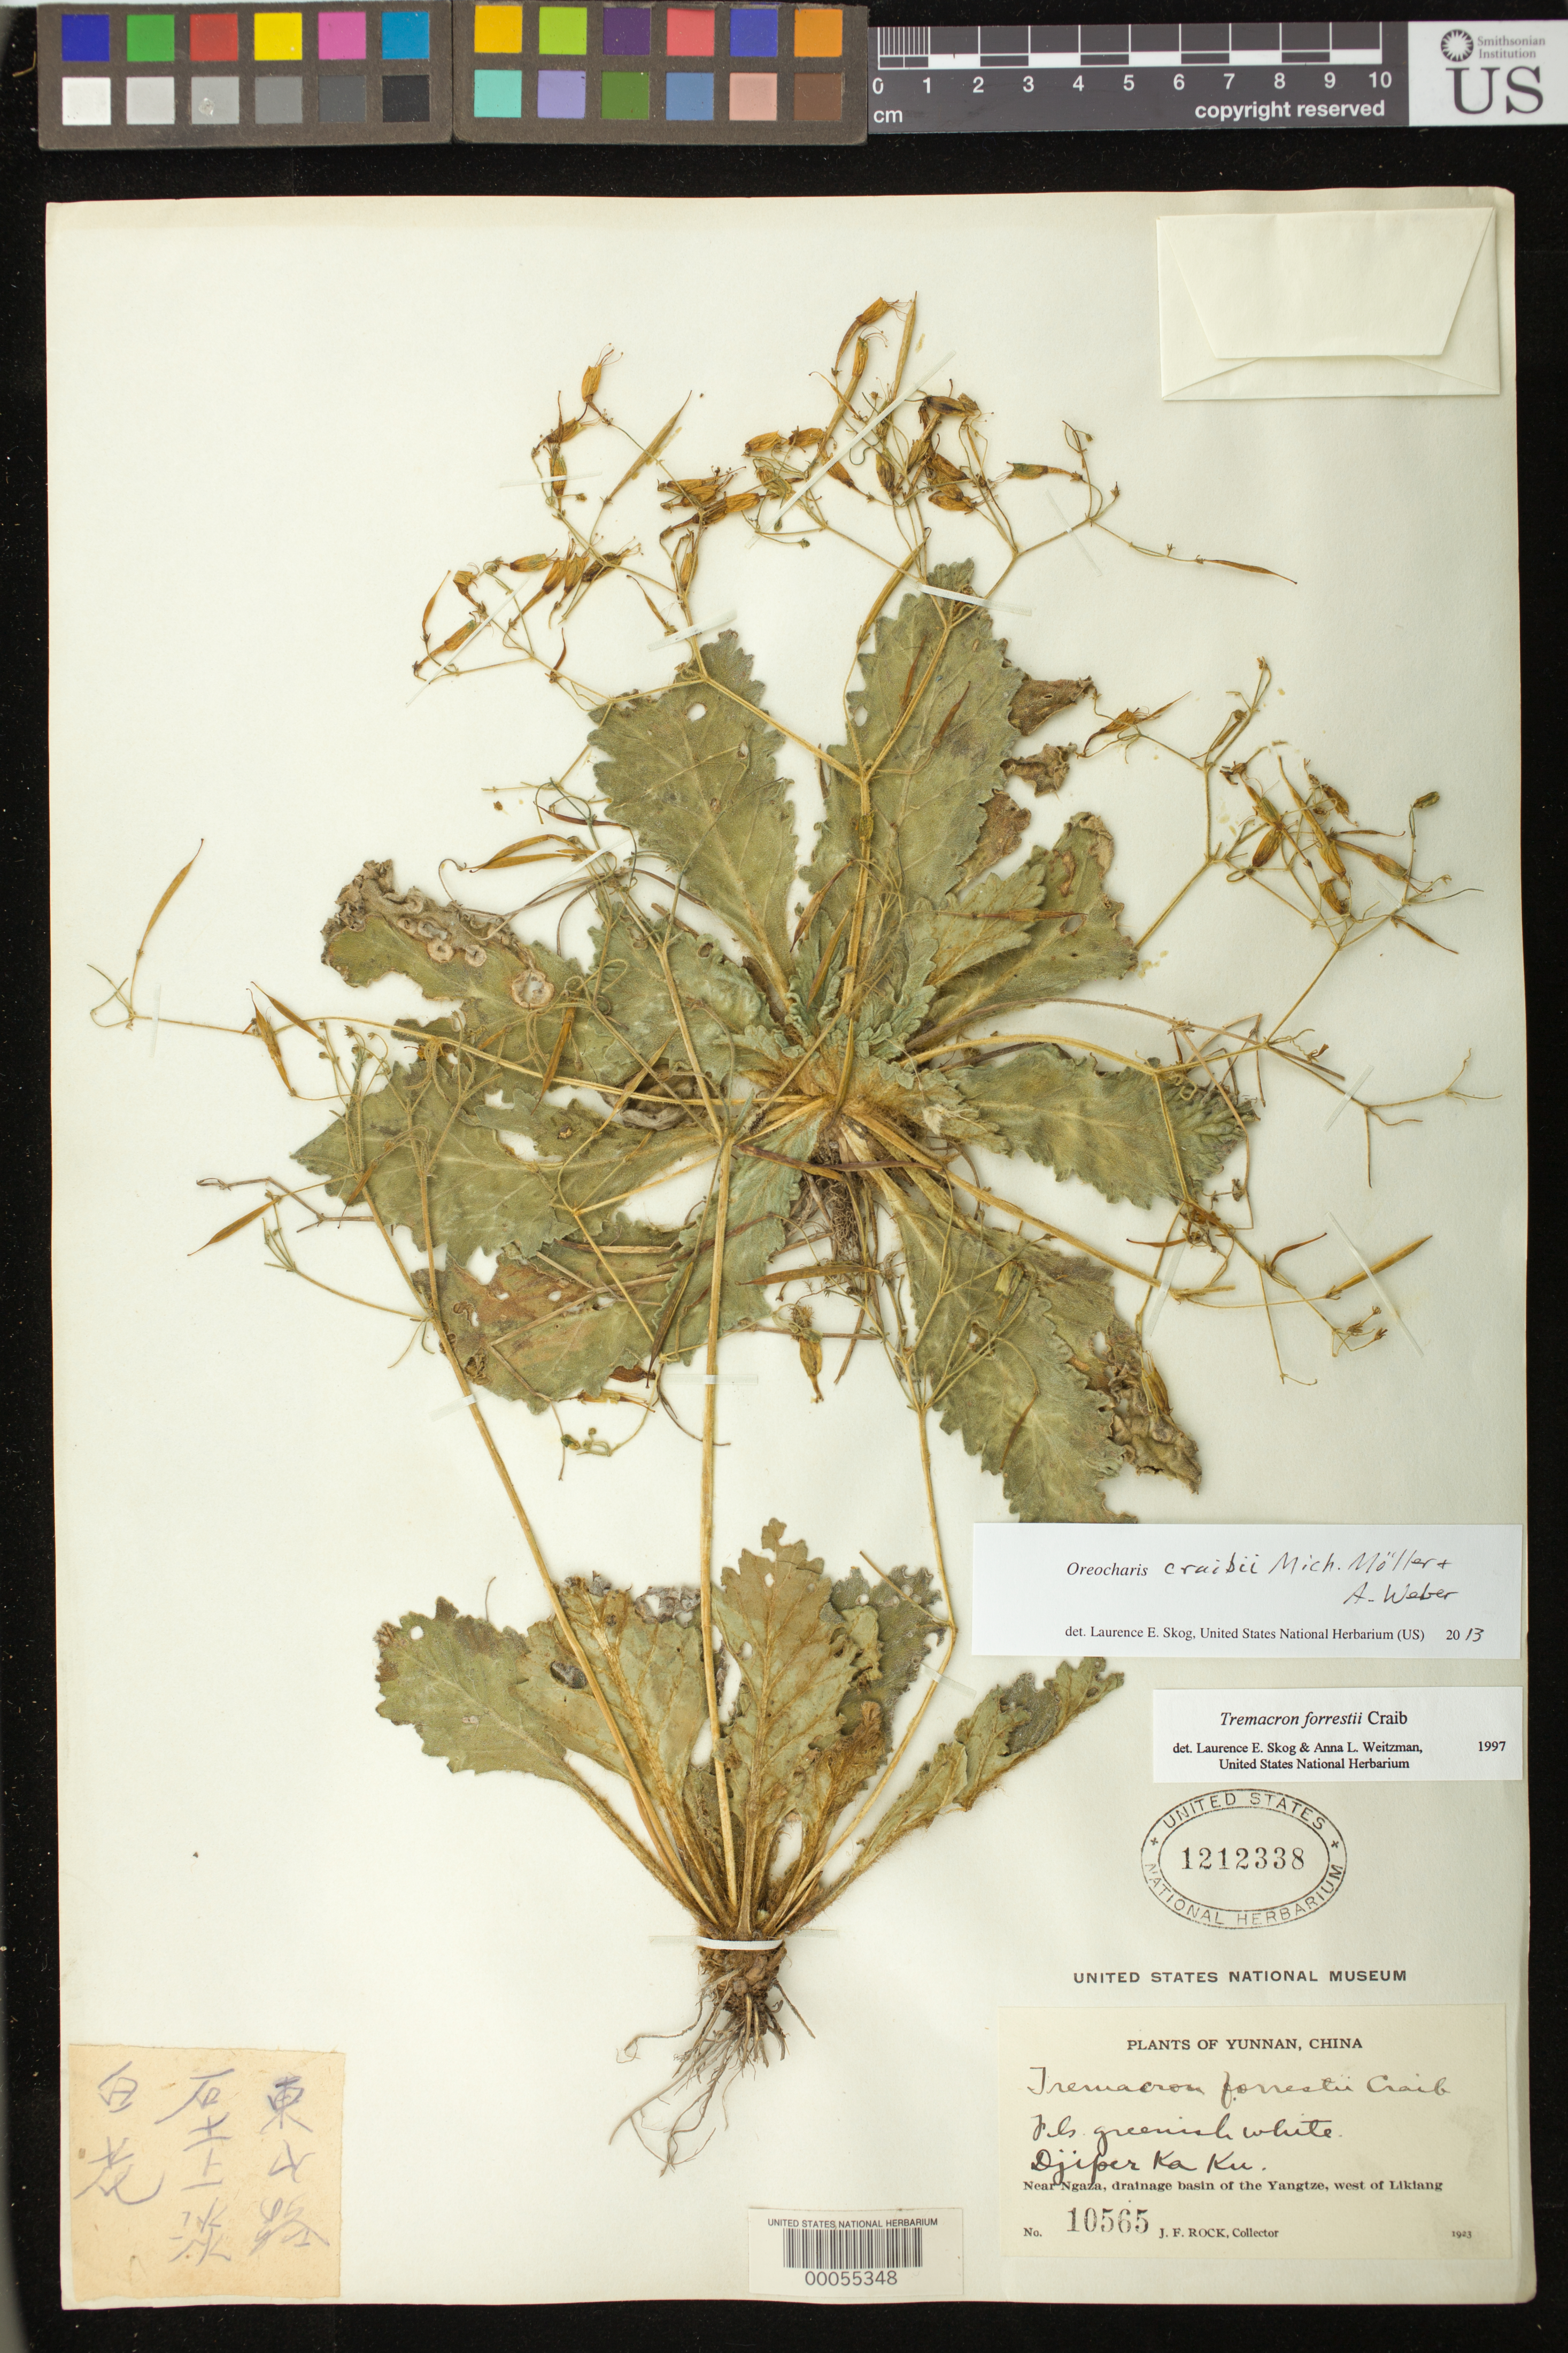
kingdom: Plantae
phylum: Tracheophyta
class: Magnoliopsida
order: Lamiales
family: Gesneriaceae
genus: Oreocharis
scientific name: Oreocharis craibii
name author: Mich. Möller & A. Weber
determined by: Skog, Laurence E.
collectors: J. F. Rock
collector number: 10565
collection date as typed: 1923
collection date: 1923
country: China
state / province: Yunnan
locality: Djiper ka ku near ngaza, drainage basin of the yangtze, w of likiang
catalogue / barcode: US 1212338